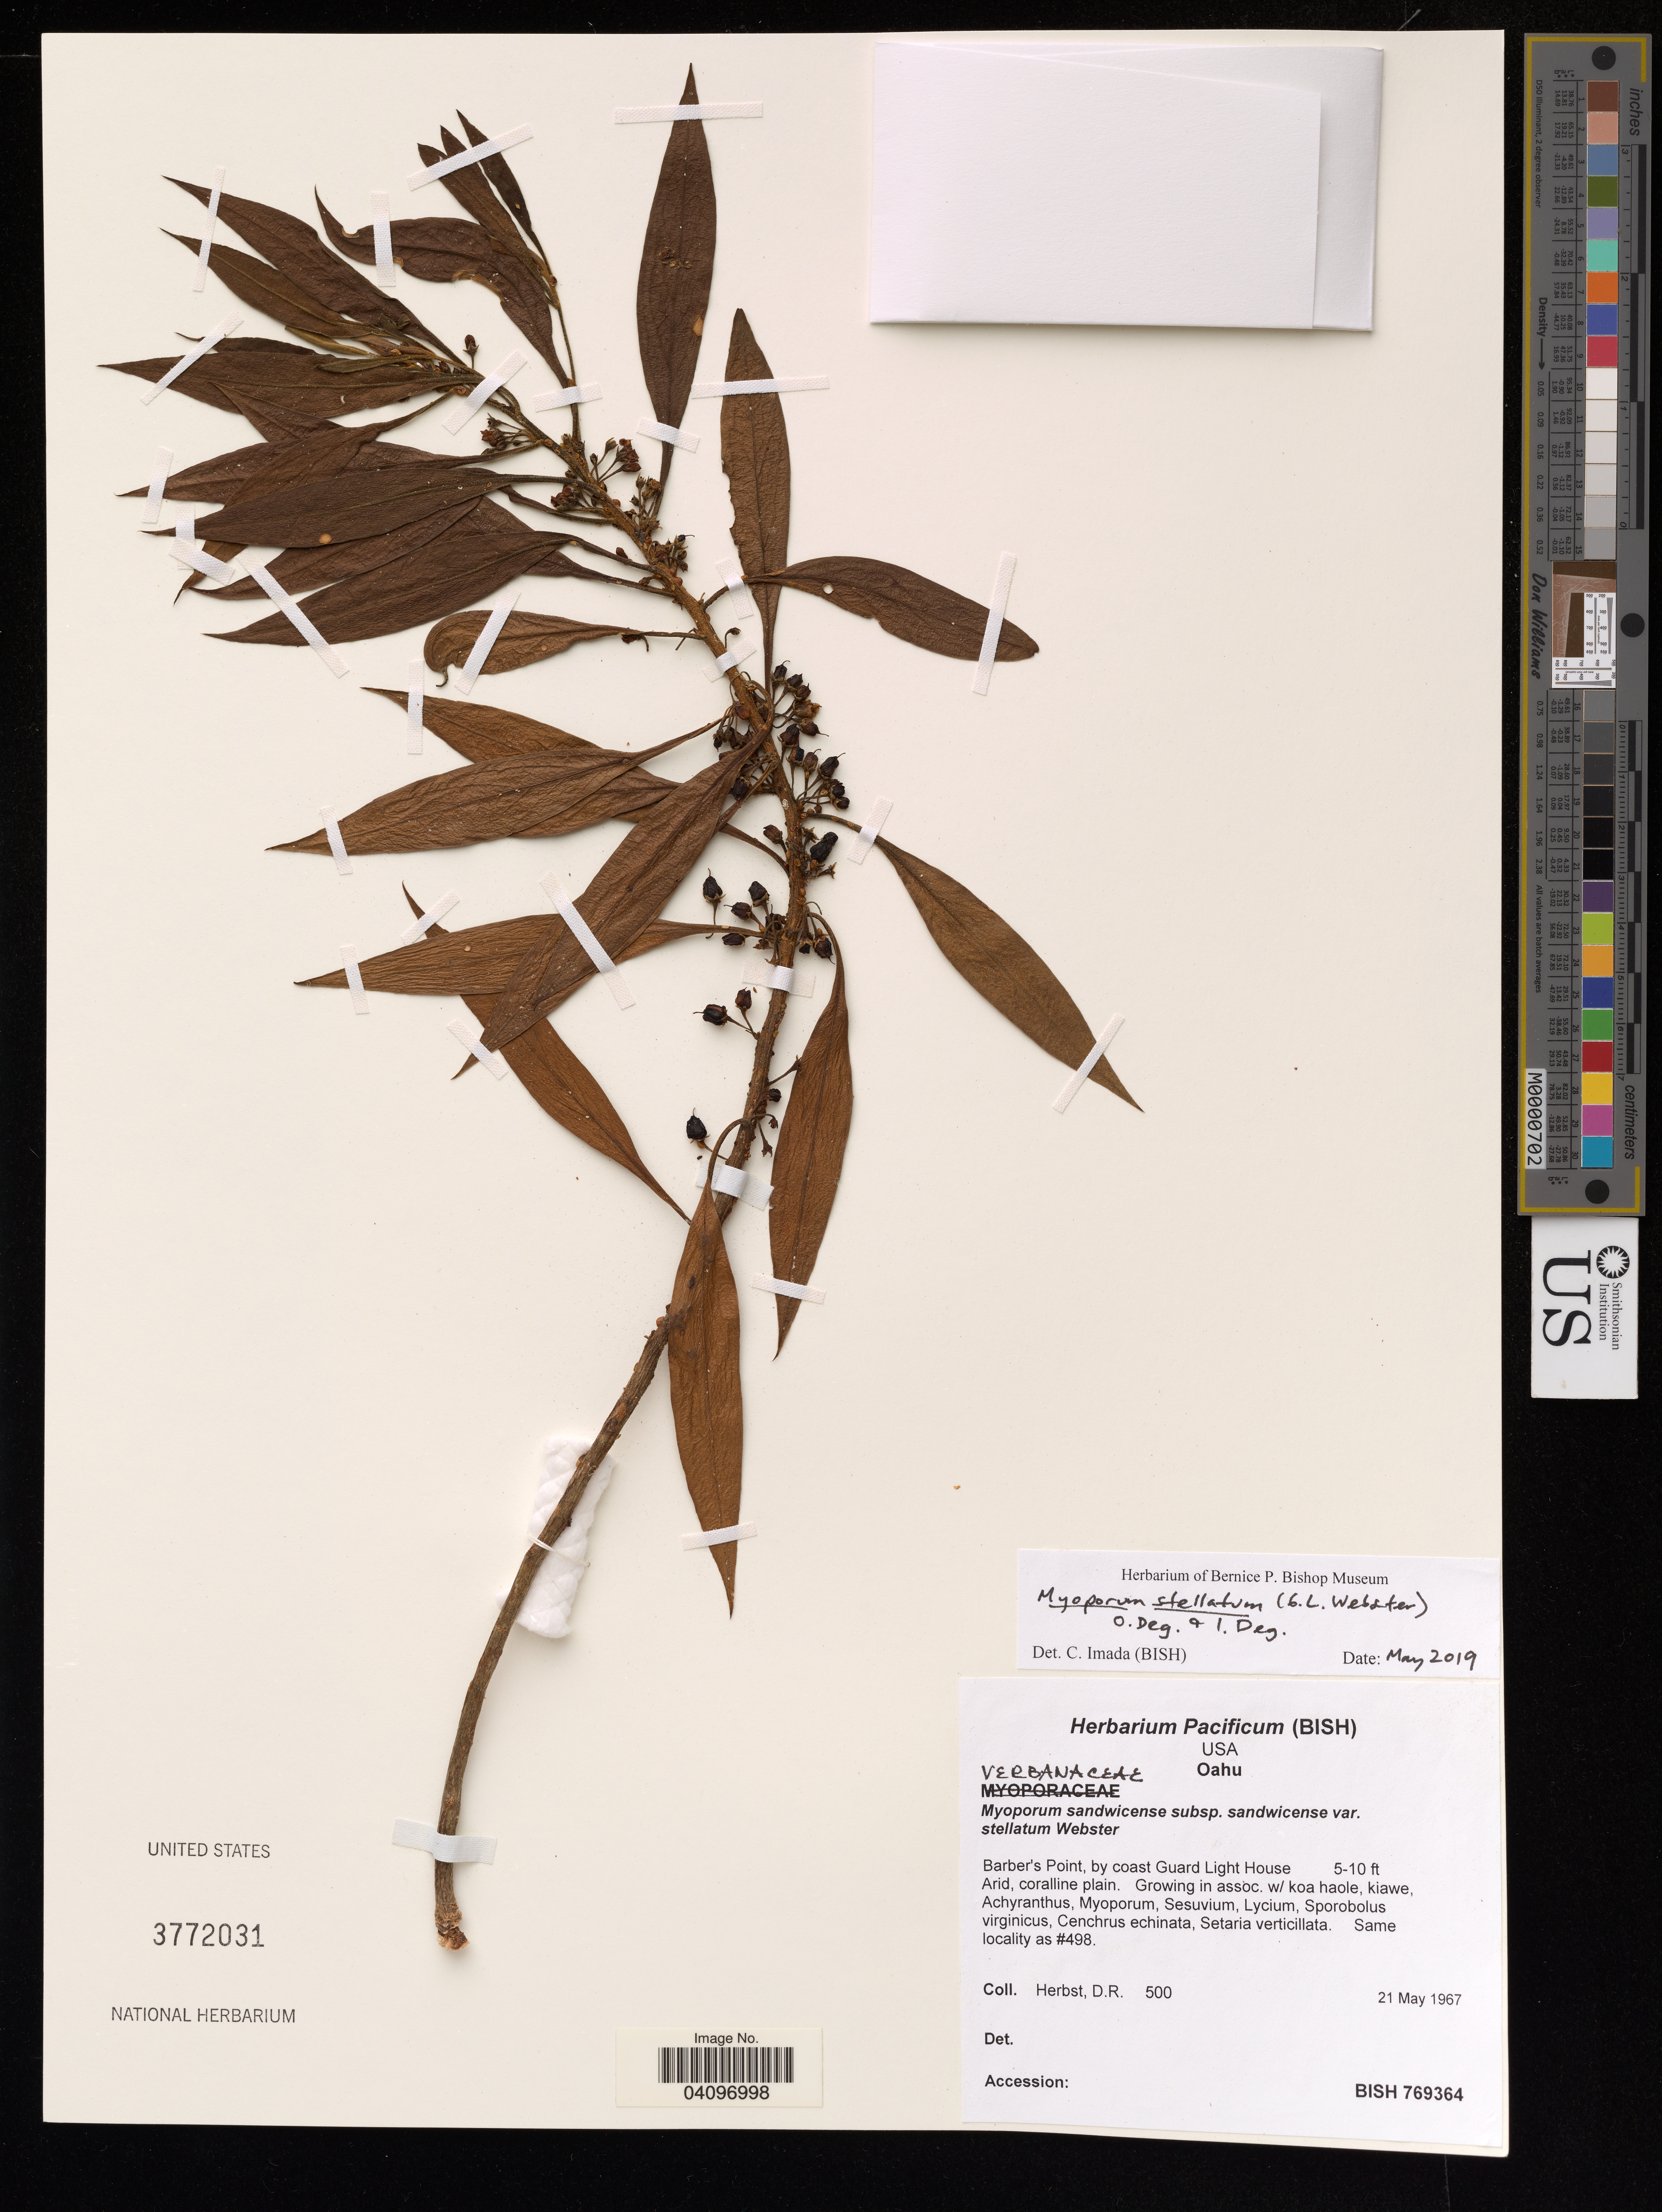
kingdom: Plantae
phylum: Tracheophyta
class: Magnoliopsida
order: Lamiales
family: Scrophulariaceae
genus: Myoporum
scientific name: Myoporum stellatum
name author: (G.L. Webster) O. Deg. & I. Deg.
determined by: Imada, C. T.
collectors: D. R. Herbst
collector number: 500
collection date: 1967-05-21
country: United States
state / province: Hawaii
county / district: Honolulu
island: Oahu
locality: Barber's Point, by Coast Guard Light House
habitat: Arid, coraline plain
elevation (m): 2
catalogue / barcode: US 3772031